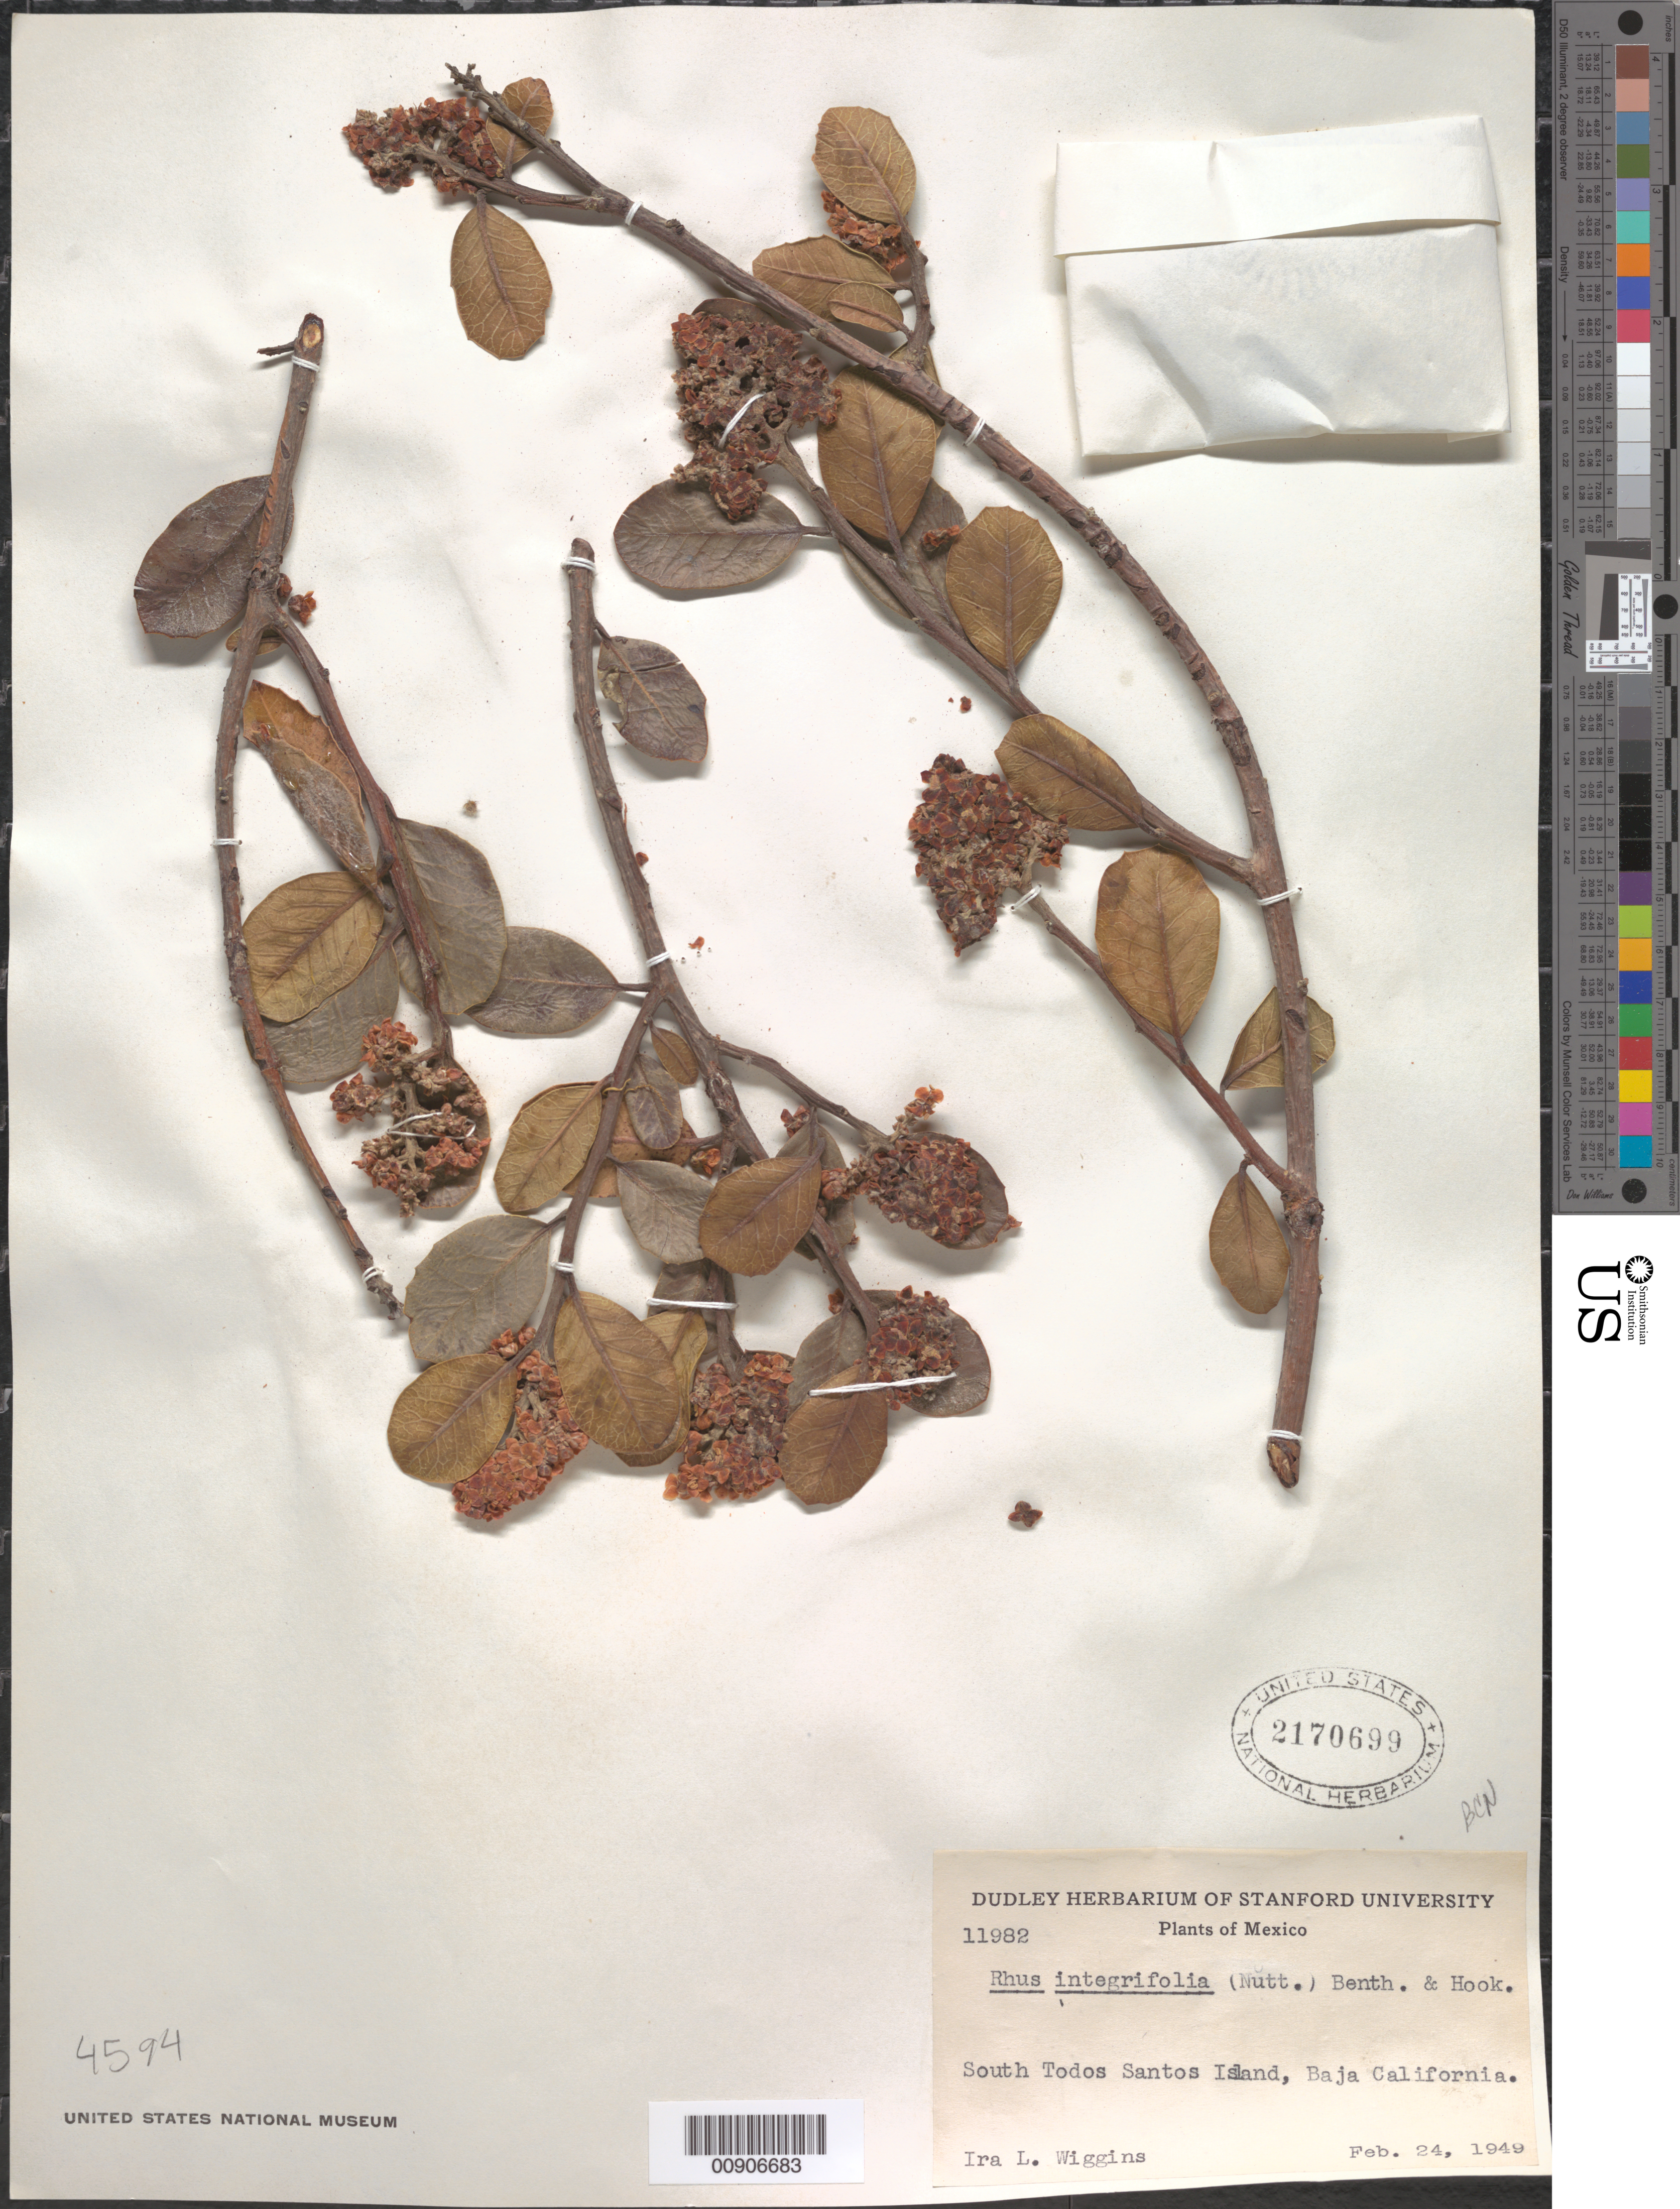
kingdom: Plantae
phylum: Tracheophyta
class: Magnoliopsida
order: Sapindales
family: Anacardiaceae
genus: Rhus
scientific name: Rhus integrifolia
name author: (Nutt.) Benth. & Hook. f. ex W.H. Brewer & S. Watson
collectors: I. L. Wiggins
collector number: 11982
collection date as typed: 24 Feb 1949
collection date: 1949-02-24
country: Mexico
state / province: Baja California Norte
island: Todos Santos I.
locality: South Todos Santos Island, Baja California.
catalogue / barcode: US 2170699